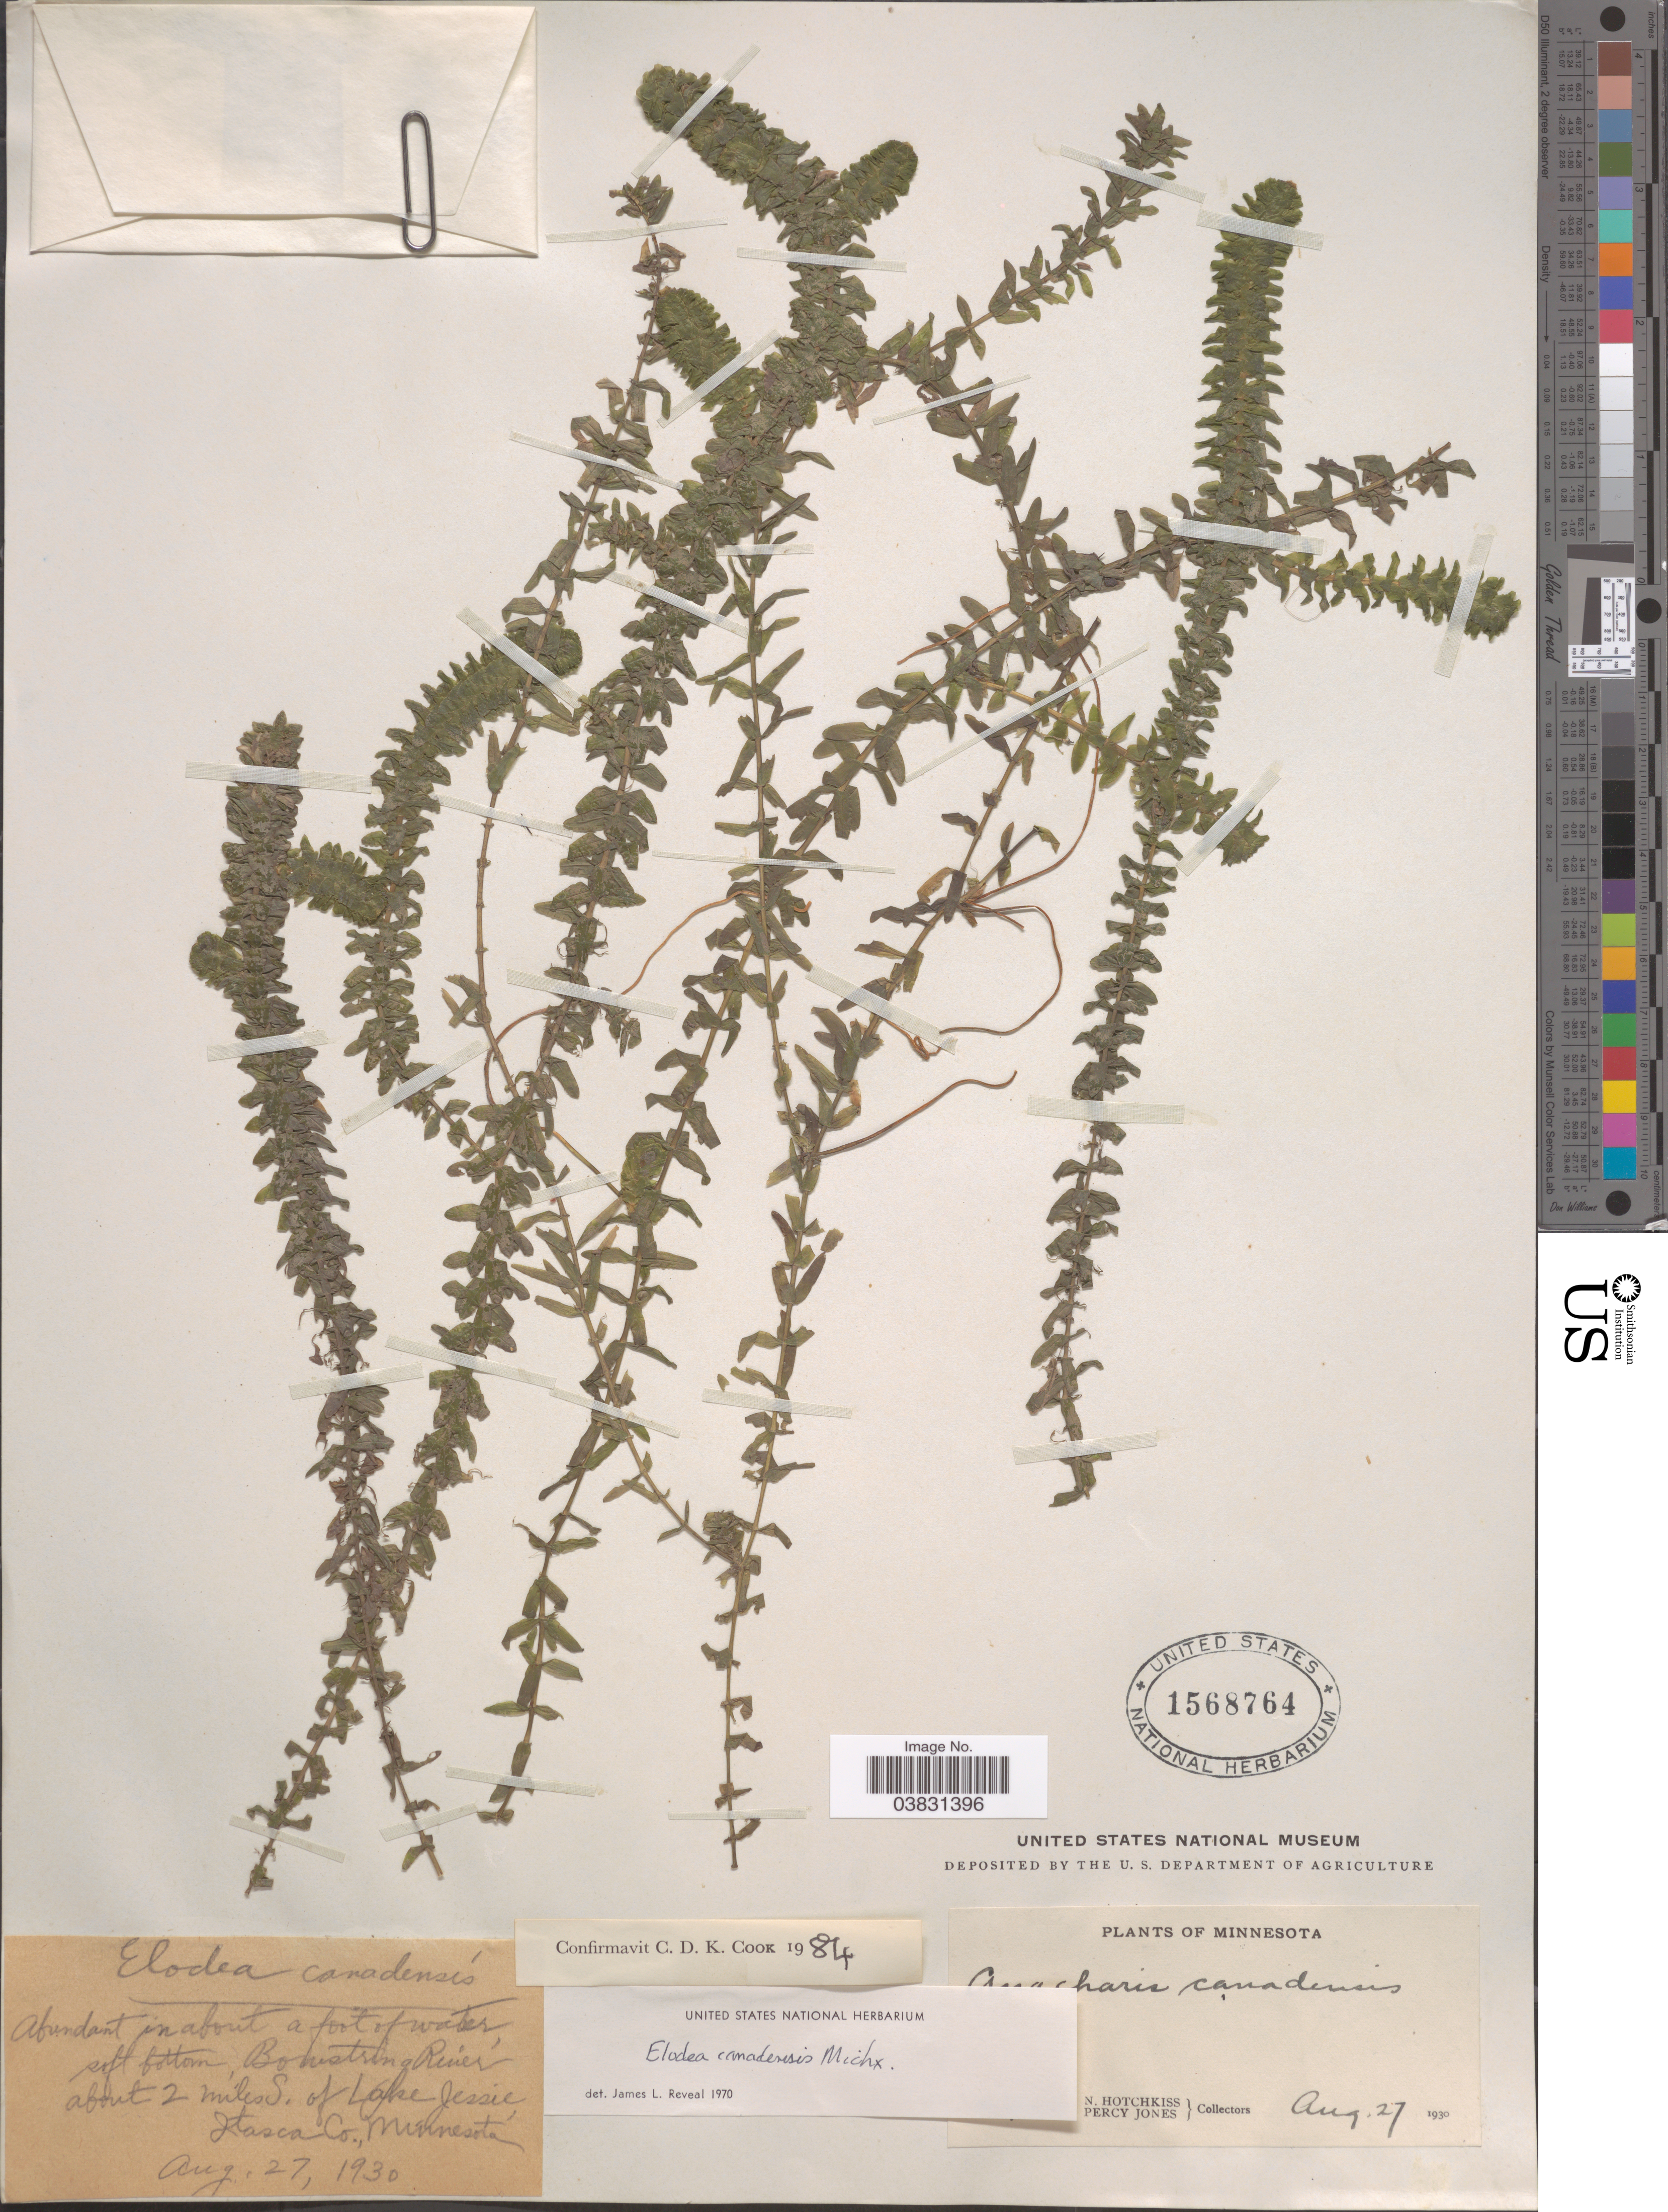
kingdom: Plantae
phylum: Tracheophyta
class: Liliopsida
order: Alismatales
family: Hydrocharitaceae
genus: Elodea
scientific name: Elodea canadensis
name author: Michx.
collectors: N. Hothckiss & P. Jones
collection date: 1930-08-27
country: United States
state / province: Minnesota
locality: Bowstring River about 2 miles S. of Lake Jessie, Itasca Co.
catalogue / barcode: US 1568764